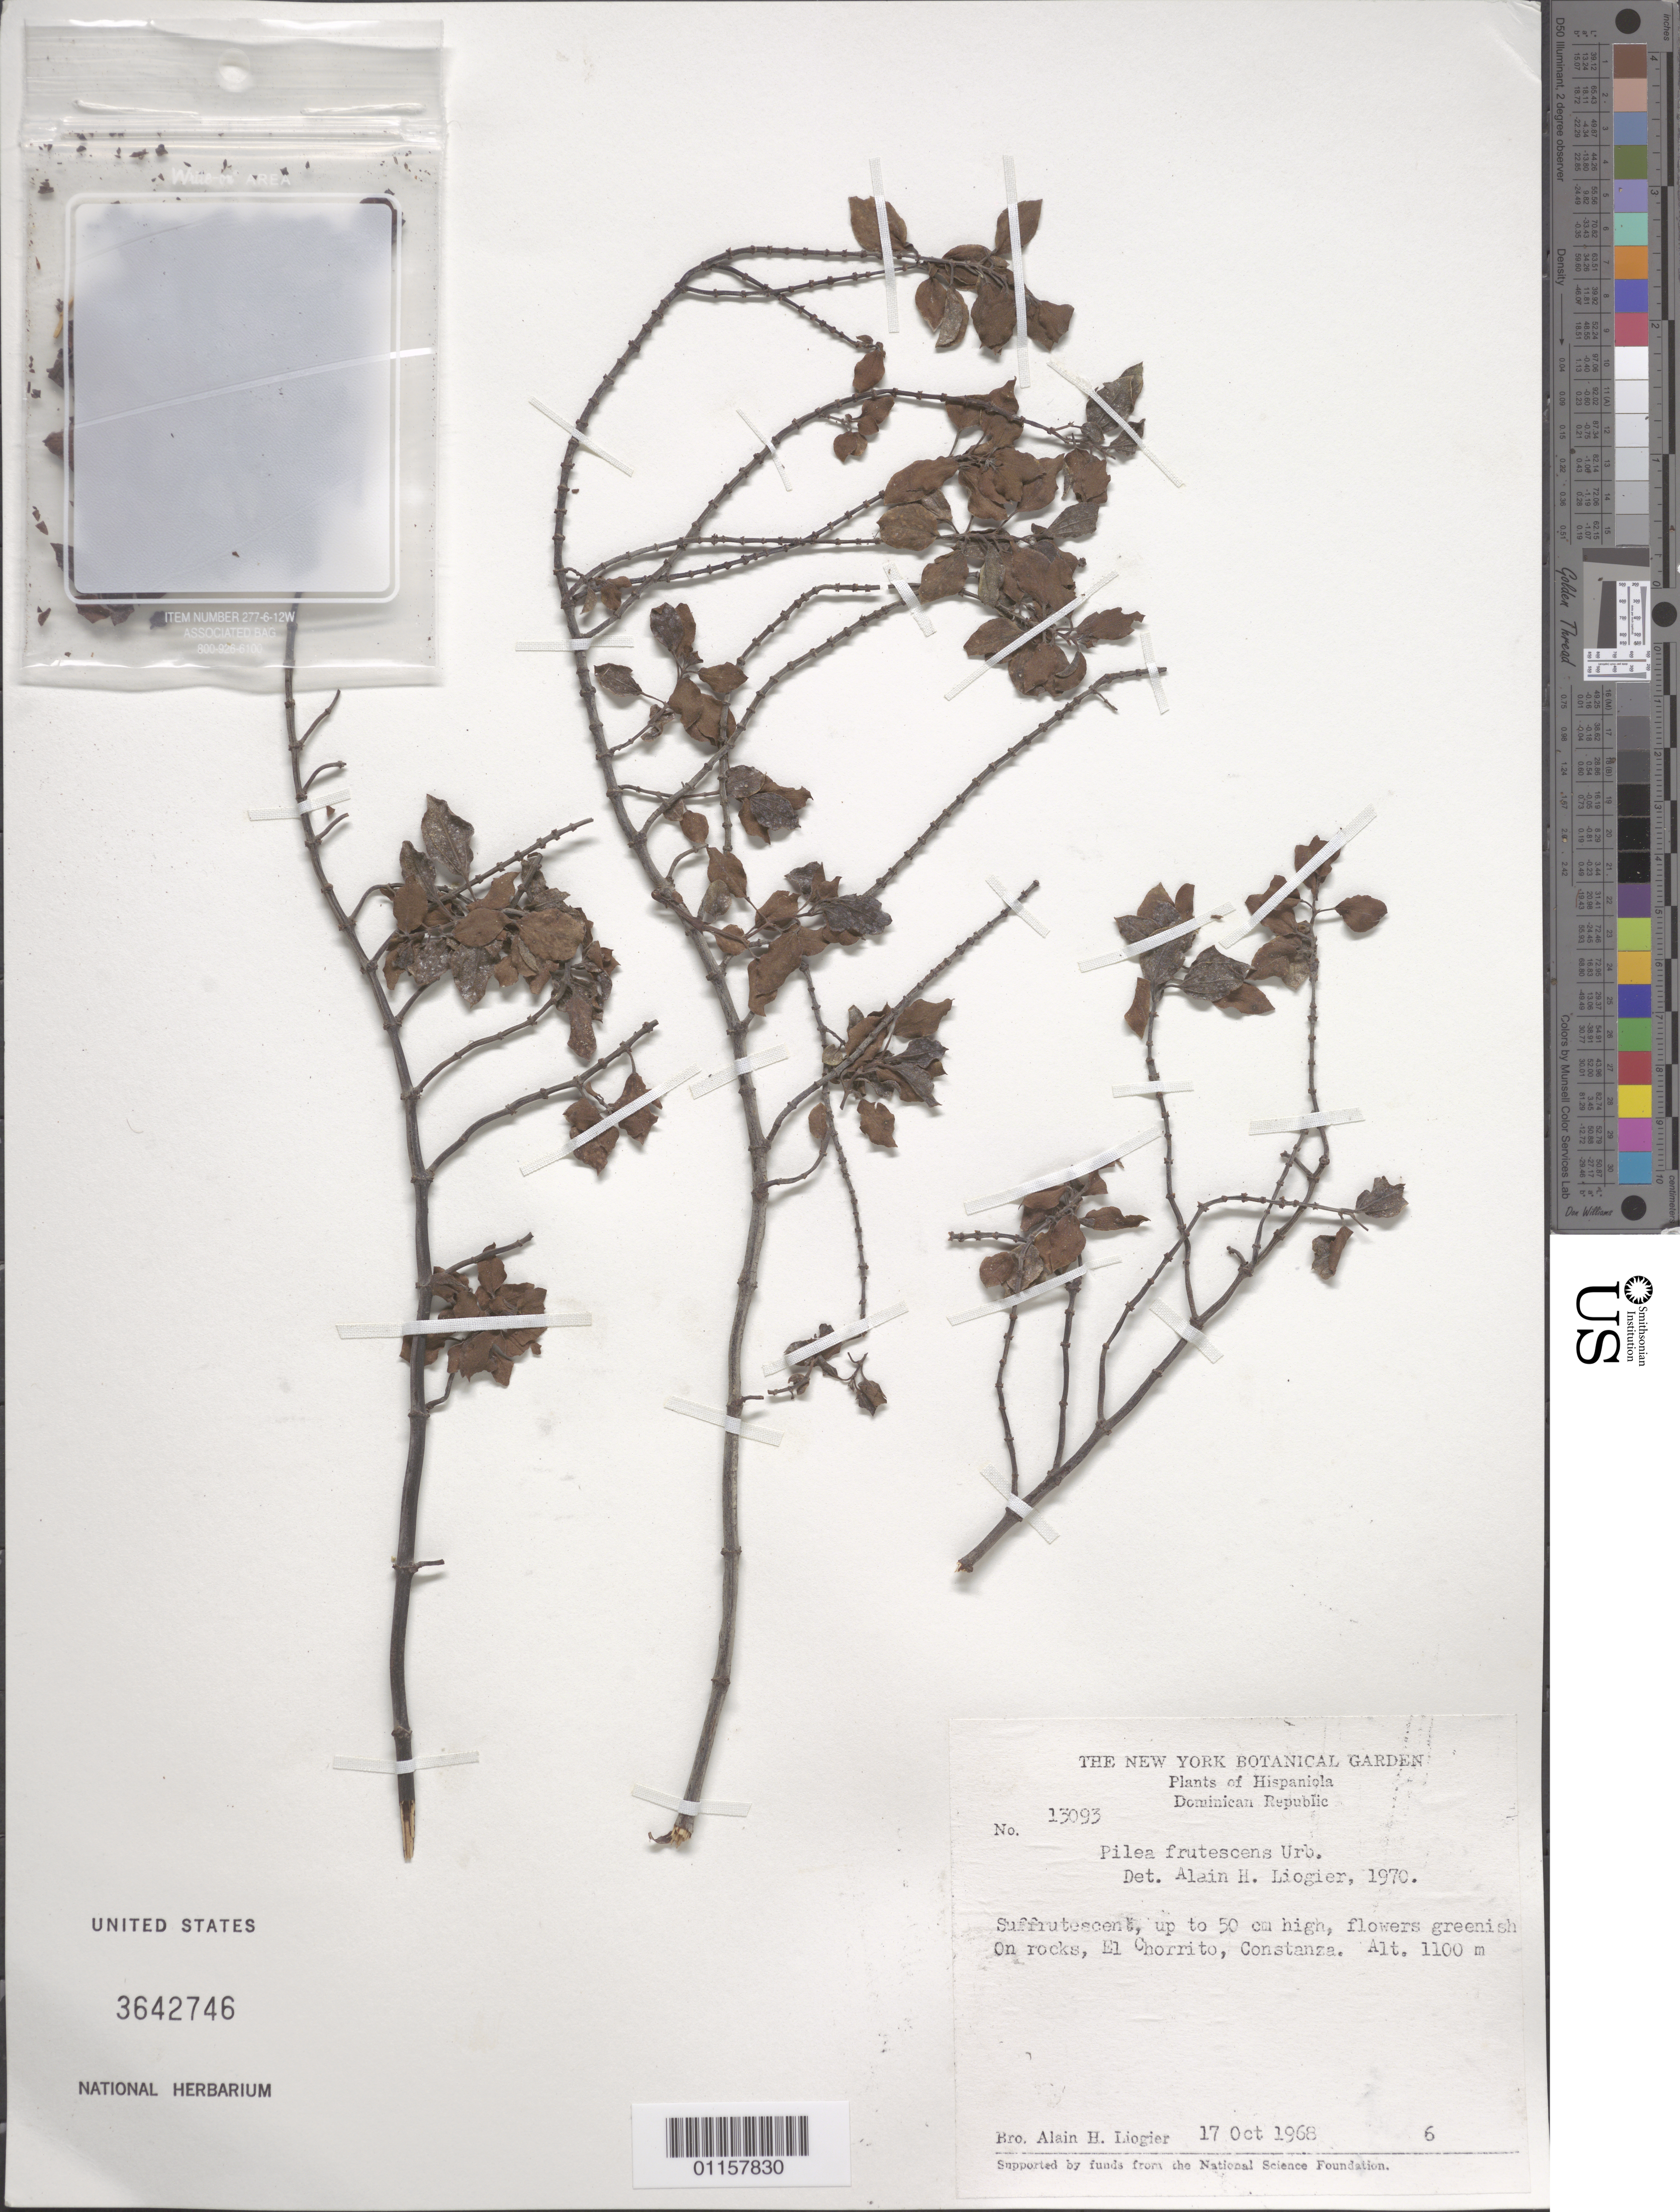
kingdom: Plantae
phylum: Tracheophyta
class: Magnoliopsida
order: Rosales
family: Urticaceae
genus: Pilea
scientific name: Pilea frutescens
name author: Urb.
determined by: Liogier, Alain H.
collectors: A. H. Liogier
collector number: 13093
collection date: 1968-10-17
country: Dominican Republic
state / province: La Vega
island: Hispaniola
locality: El Chorrito, Constanza.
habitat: On rocks.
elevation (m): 1100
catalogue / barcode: US 3642746